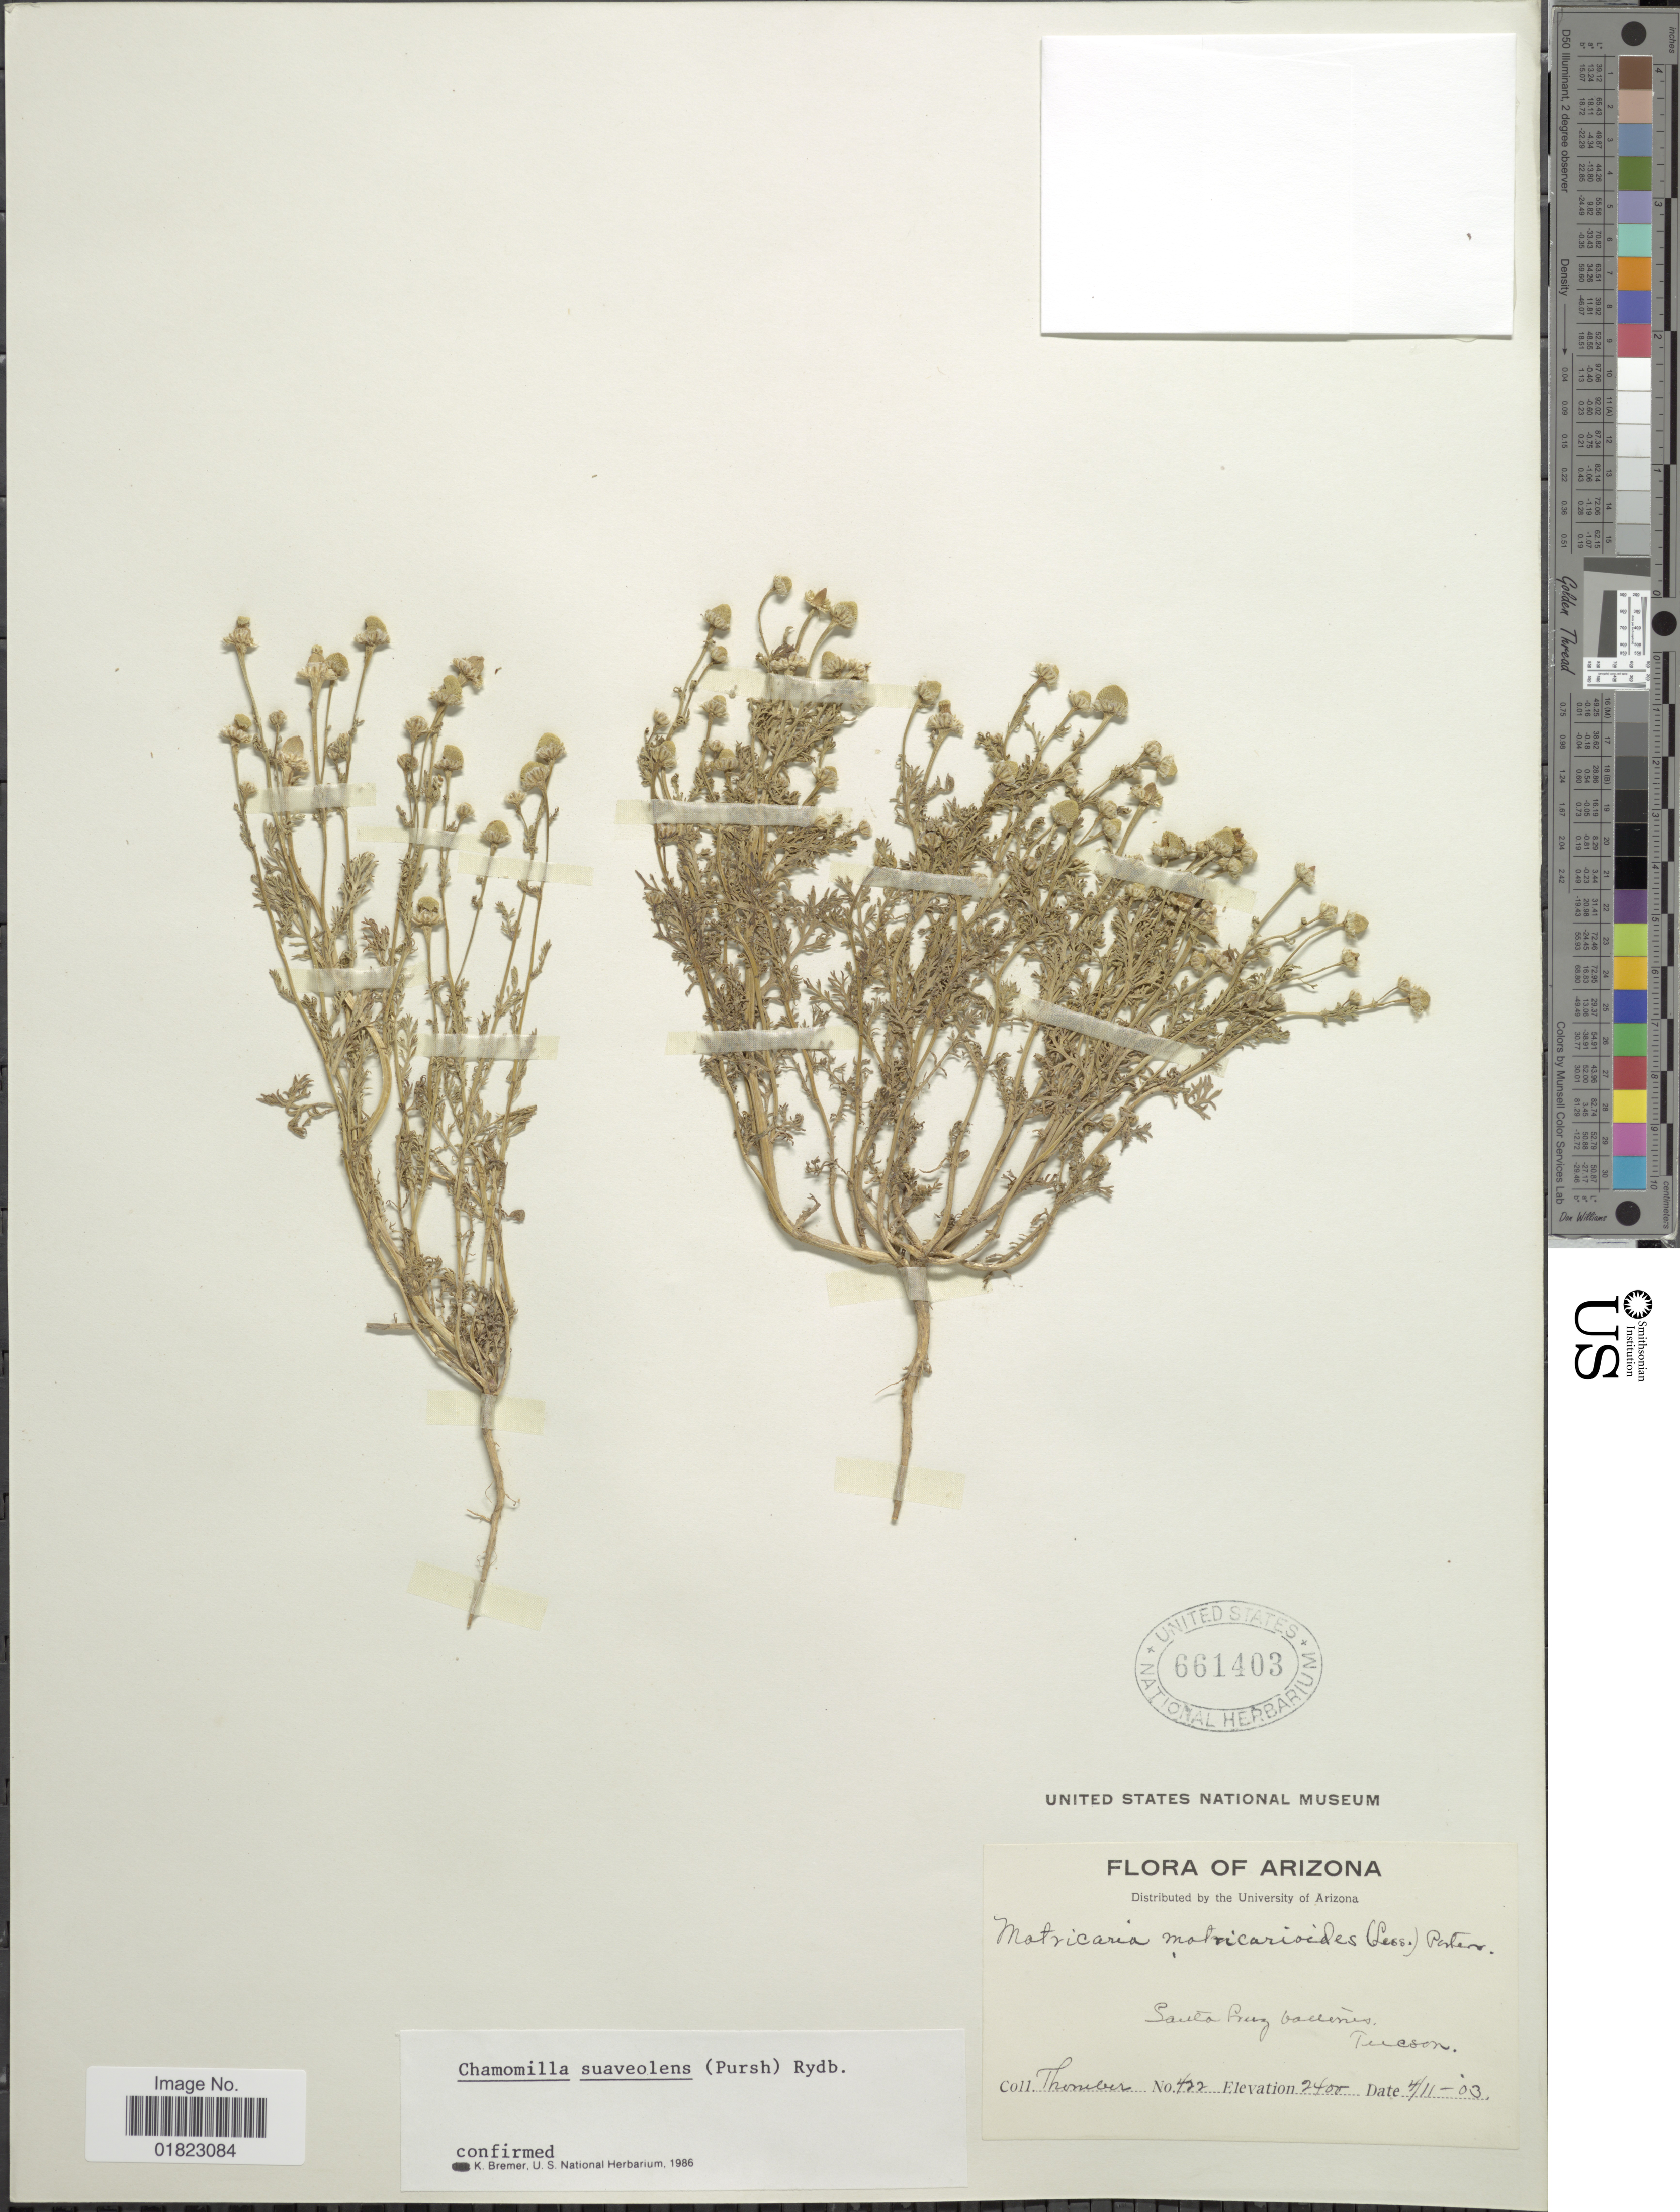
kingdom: Plantae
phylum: Tracheophyta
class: Magnoliopsida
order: Asterales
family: Asteraceae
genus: Matricaria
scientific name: Matricaria matricarioides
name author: (Less.) Porter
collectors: J. Thornber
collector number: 422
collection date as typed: Transcribed d/m/y: 4/11/3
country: United States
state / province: Arizona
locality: Santa Cruz vacemes, Tucson.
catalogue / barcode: US 661403